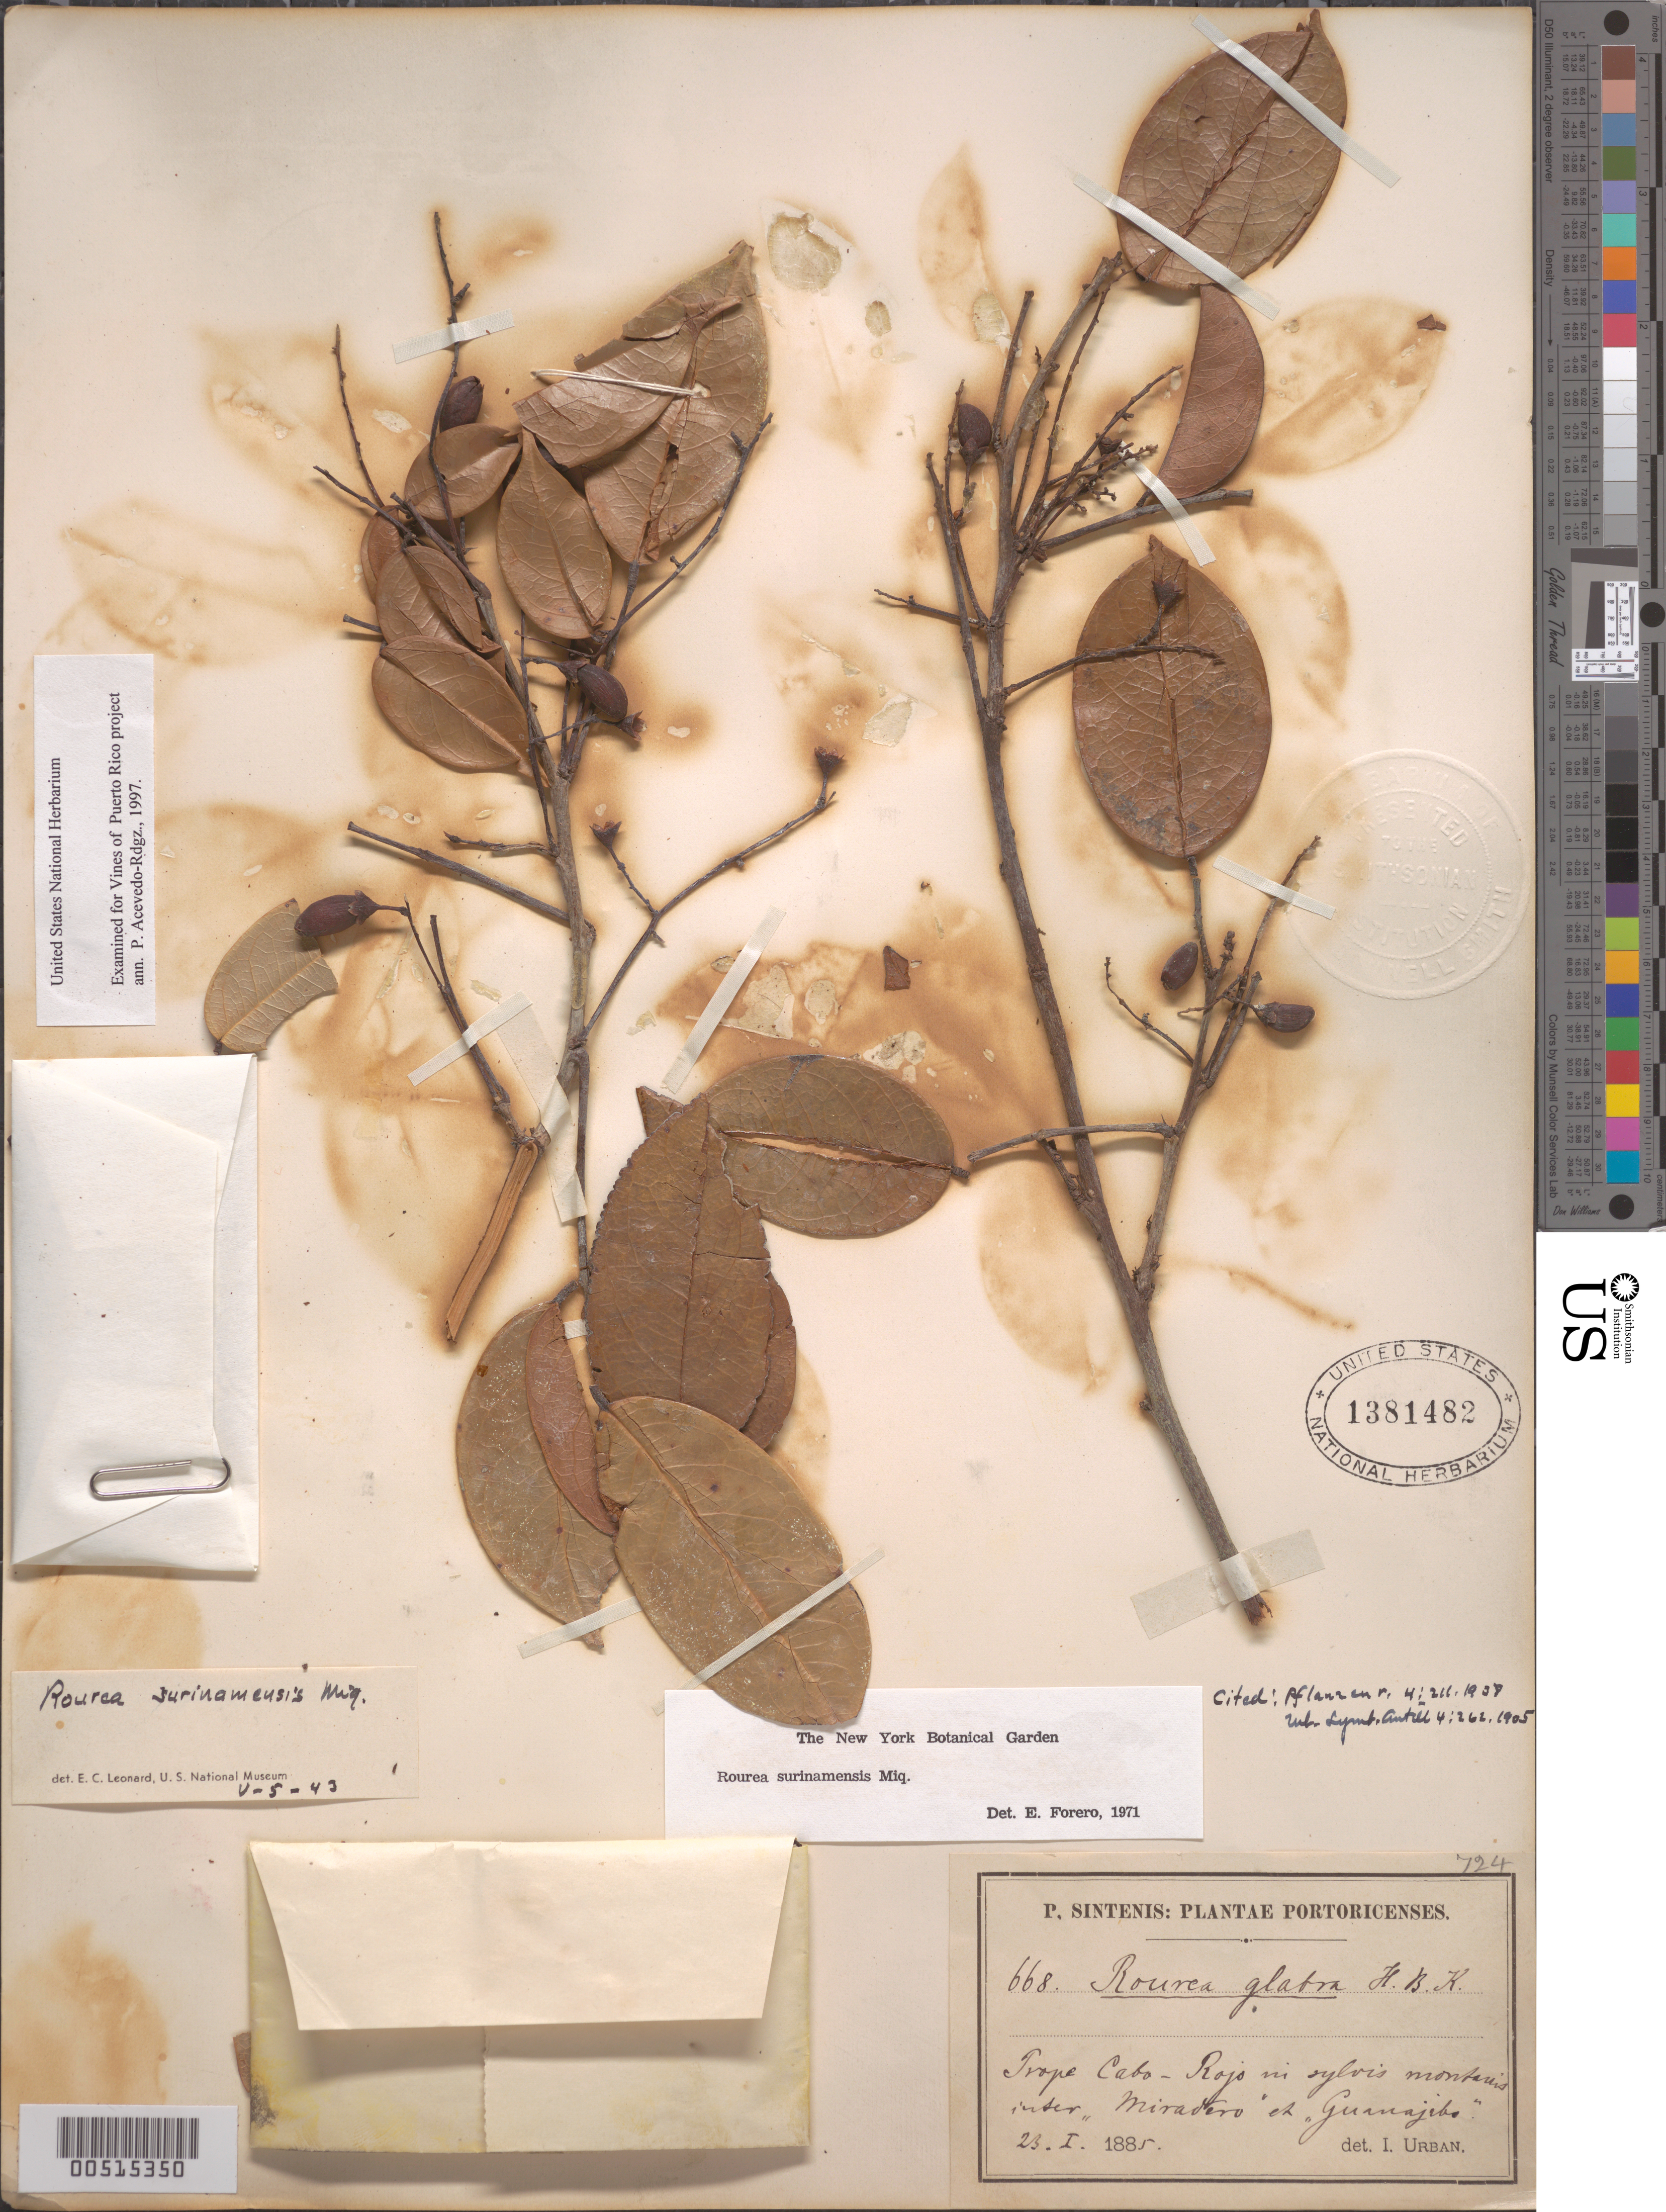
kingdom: Plantae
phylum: Tracheophyta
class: Magnoliopsida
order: Oxalidales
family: Connaraceae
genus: Rourea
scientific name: Rourea surinamensis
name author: Miq.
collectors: P. Sintenis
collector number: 668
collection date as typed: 23 Jan 1885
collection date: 1885-01-23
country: Puerto Rico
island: Greater Antilles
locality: Prope Cabo Rojo. In sylvis montanis inter "Miradero et Guanajibo".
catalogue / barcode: US 1381482